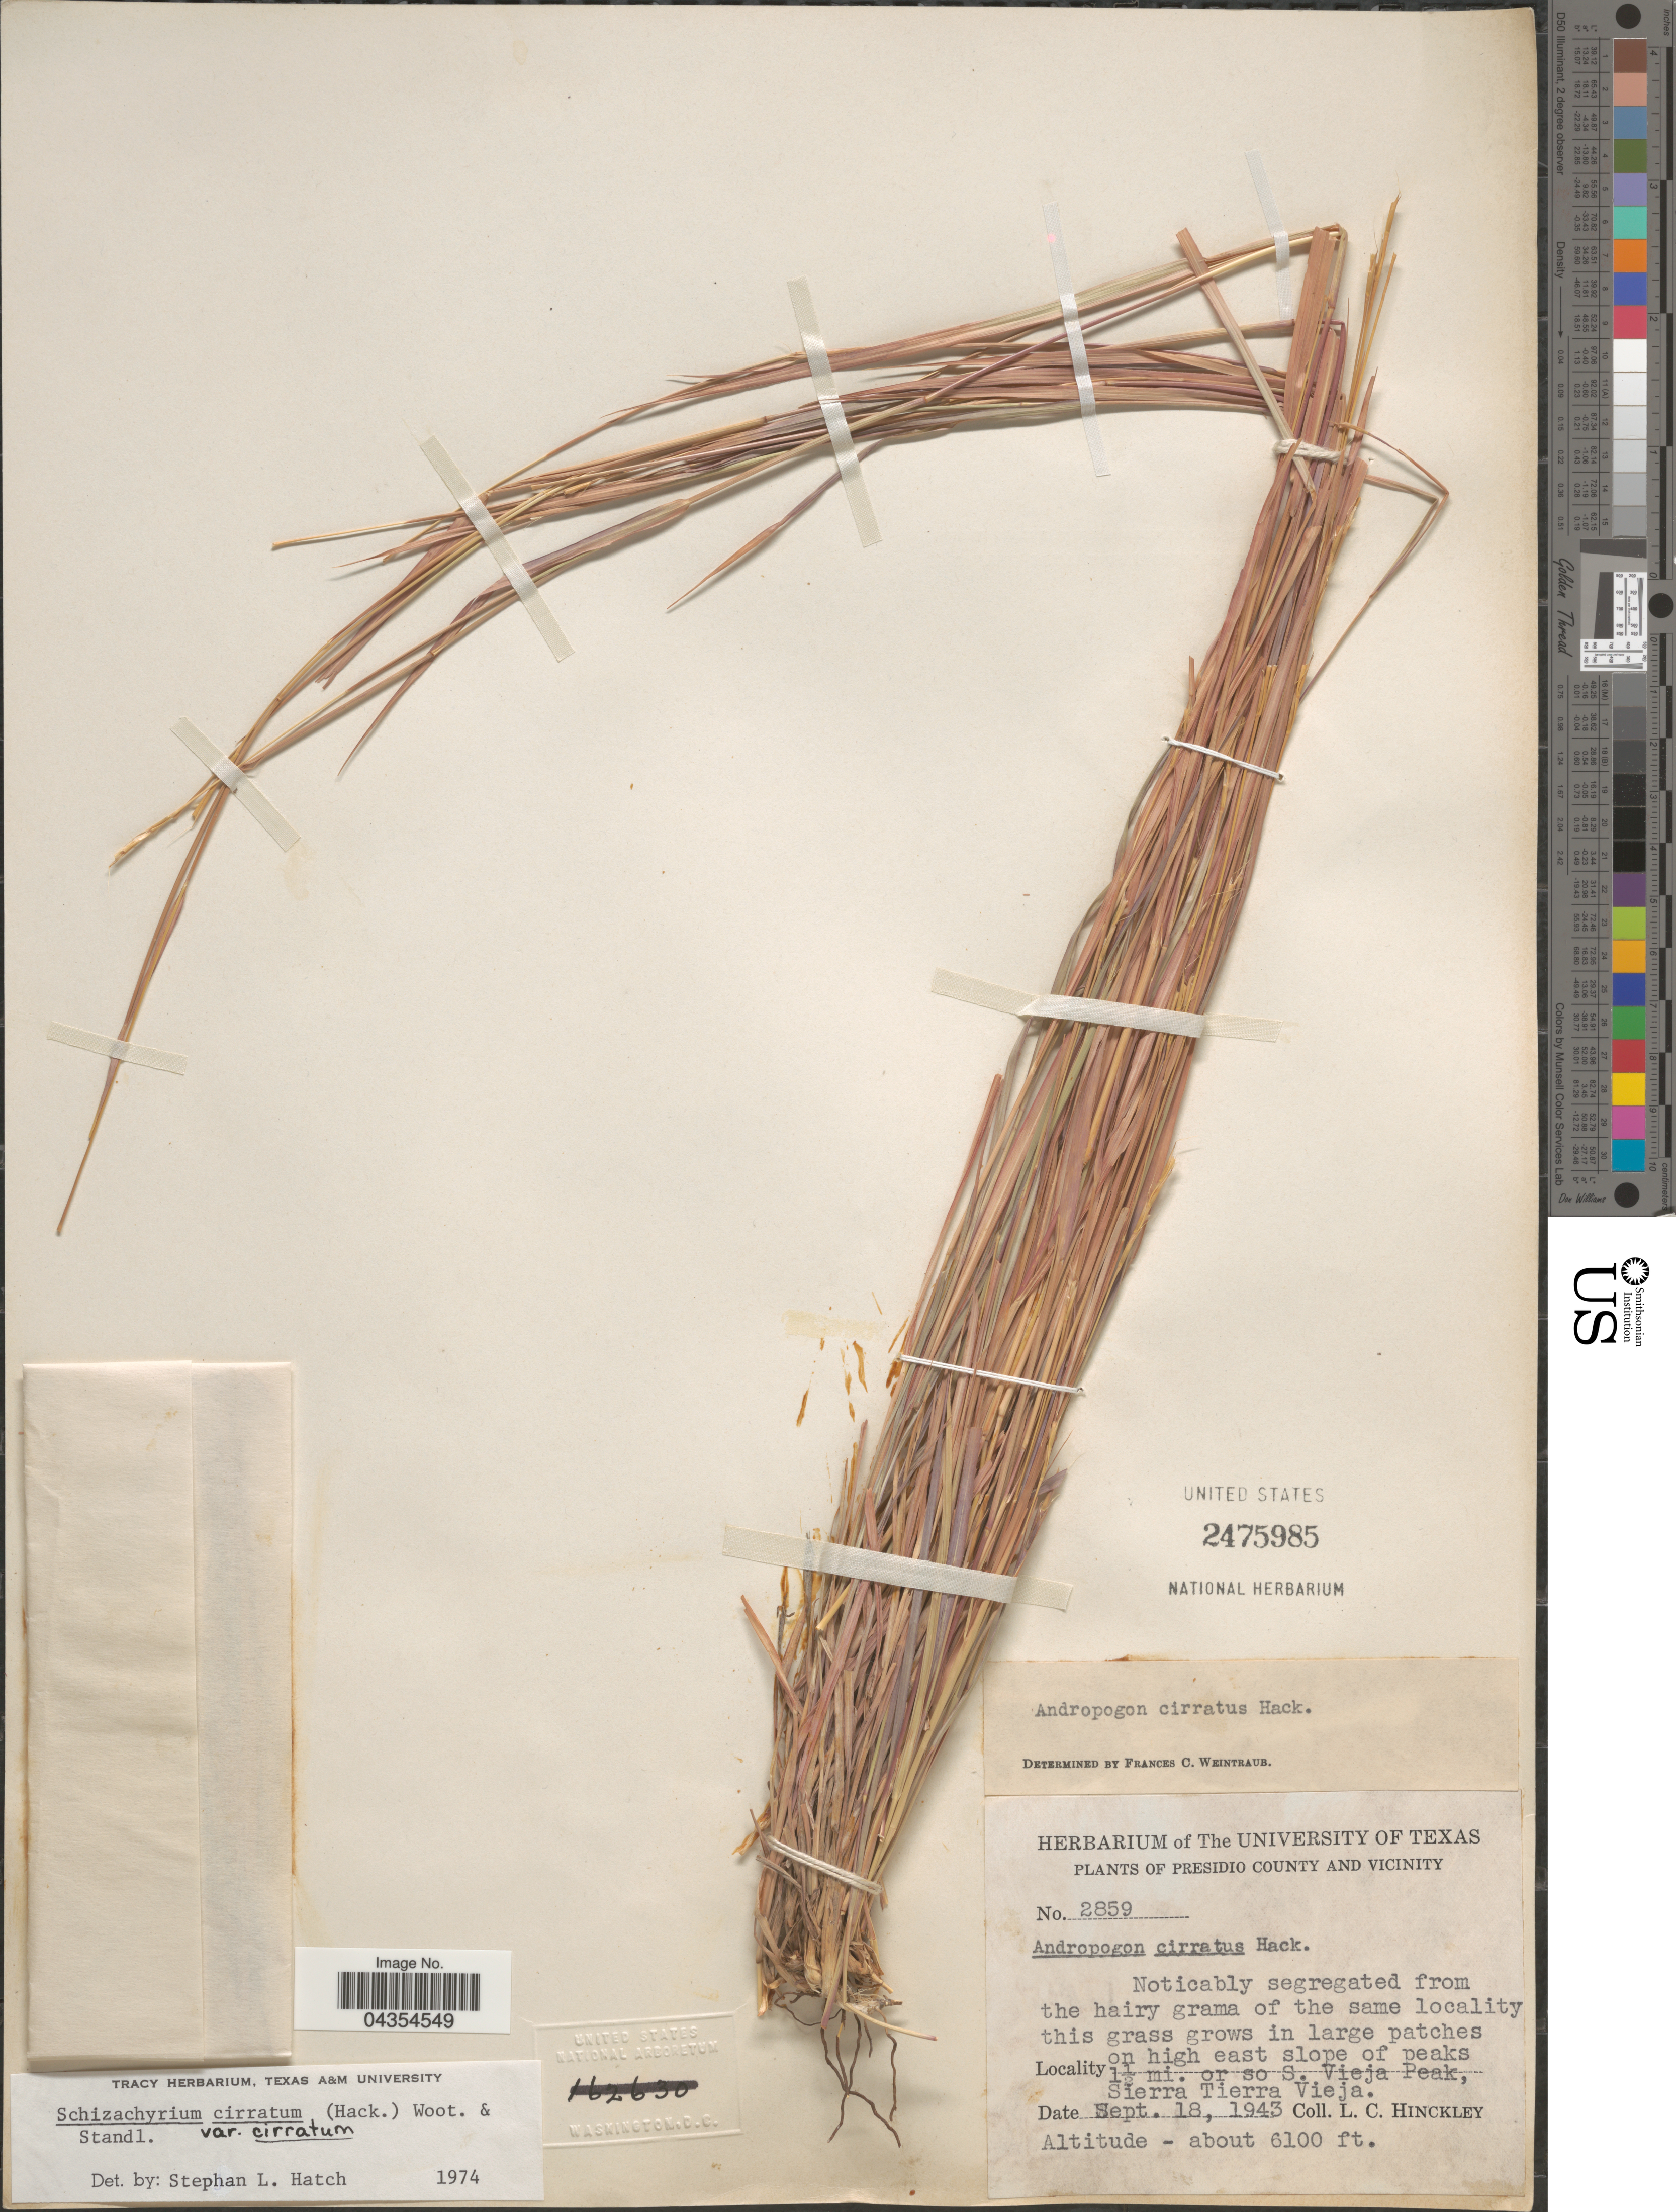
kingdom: Plantae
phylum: Tracheophyta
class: Liliopsida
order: Poales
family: Poaceae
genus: Schizachyrium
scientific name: Schizachyrium cirratum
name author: (Hack.) Wooton & Standl.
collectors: L. Hinckley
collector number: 2859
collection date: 1943-09-18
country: United States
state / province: Texas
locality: Presidio County and Vicinity. On high east slope of peaks 1½ mi. or so S. Vieja Peak, Sierra Tierra Vieja.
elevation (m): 1859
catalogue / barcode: US 2475985